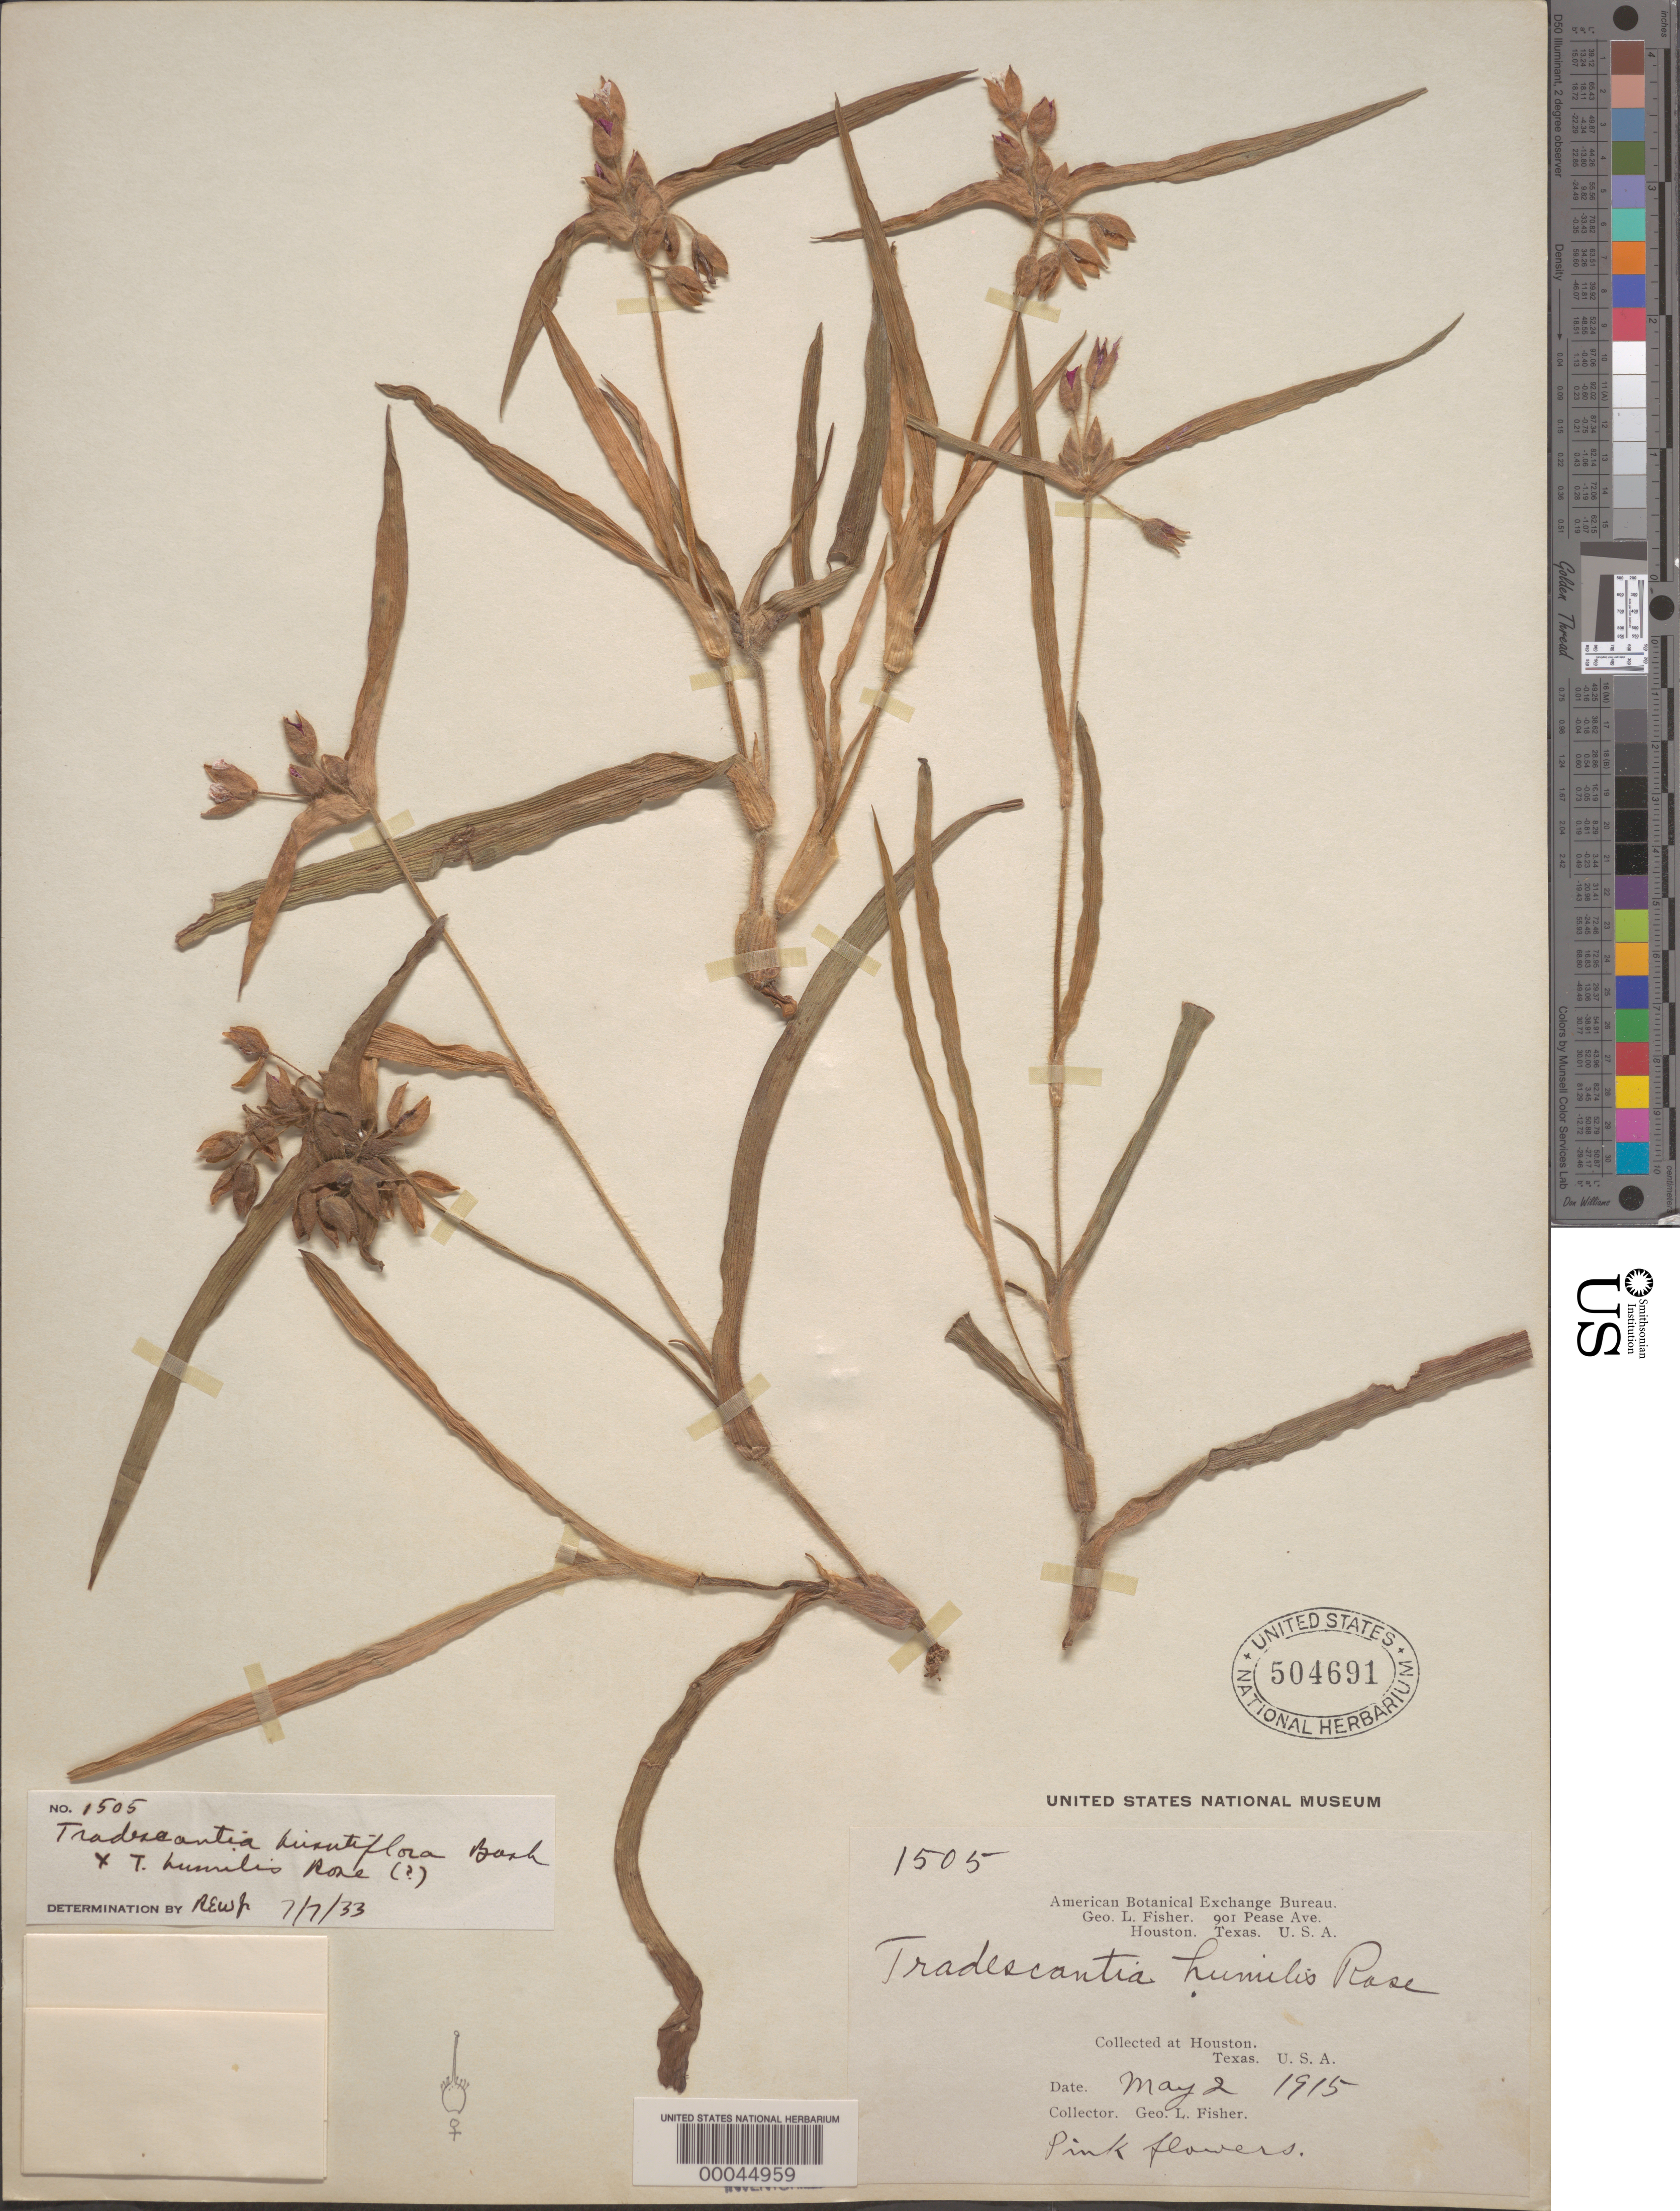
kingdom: Plantae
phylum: Tracheophyta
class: Liliopsida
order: Commelinales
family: Commelinaceae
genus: Tradescantia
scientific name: Tradescantia humilis x T. hirsutiflora Bush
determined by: Woodson, R. E., Jr.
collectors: G. L. Fisher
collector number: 1505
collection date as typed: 02 May 1915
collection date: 1915-05-02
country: United States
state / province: Texas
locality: Houston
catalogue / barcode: US 504691